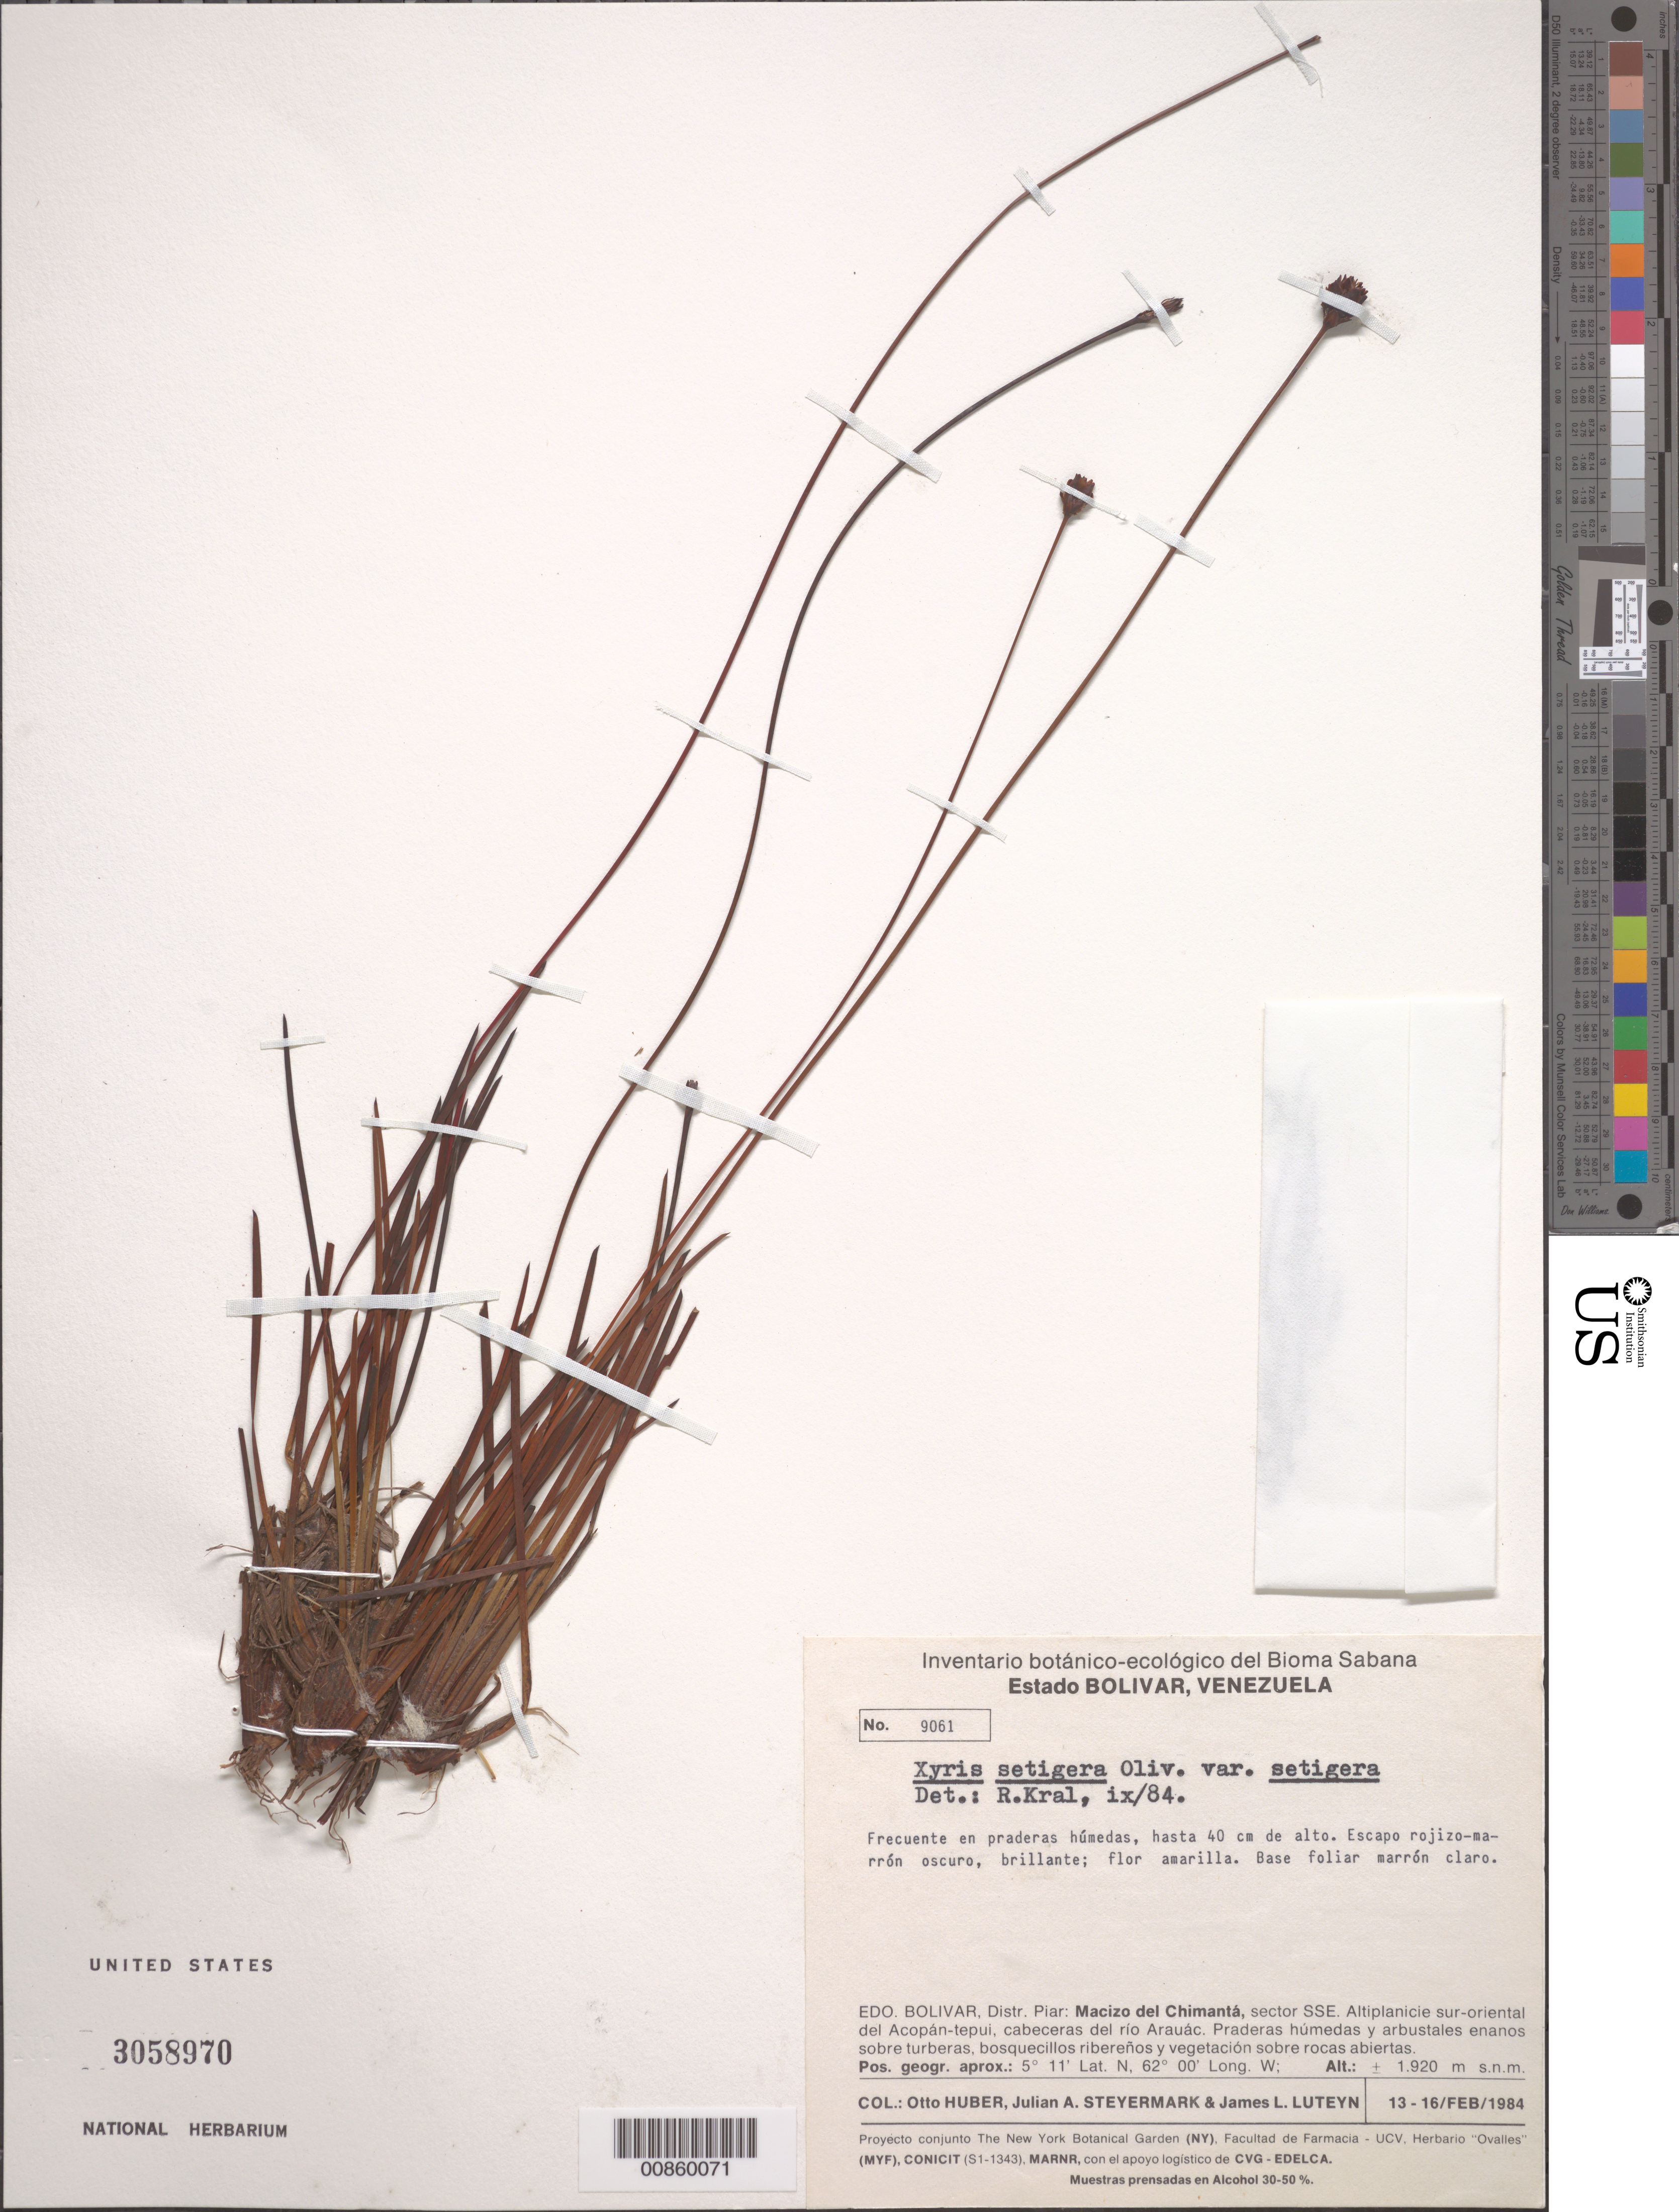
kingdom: Plantae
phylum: Tracheophyta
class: Liliopsida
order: Poales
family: Xyridaceae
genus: Xyris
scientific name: Xyris setigera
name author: Oliv.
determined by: Kral, Robert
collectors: O. Huber, J. Steyermark & J. L. Luteyn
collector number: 9061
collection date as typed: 13-Feb-84 to 16-Feb-84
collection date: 1984-02-13/1984-02-16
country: Venezuela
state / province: Bolívar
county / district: Piar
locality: Macizo del Chimantá, sector SSE, Altiplanicie sur-oriental del Acopán-tepuí; cabeceras del río Arauác.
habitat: Praderas húmedas y arbustales enanos sbore turberas; bosquecillos ribereños y vegetación sobre rocas abiertas.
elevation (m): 1920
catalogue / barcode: US 3058970